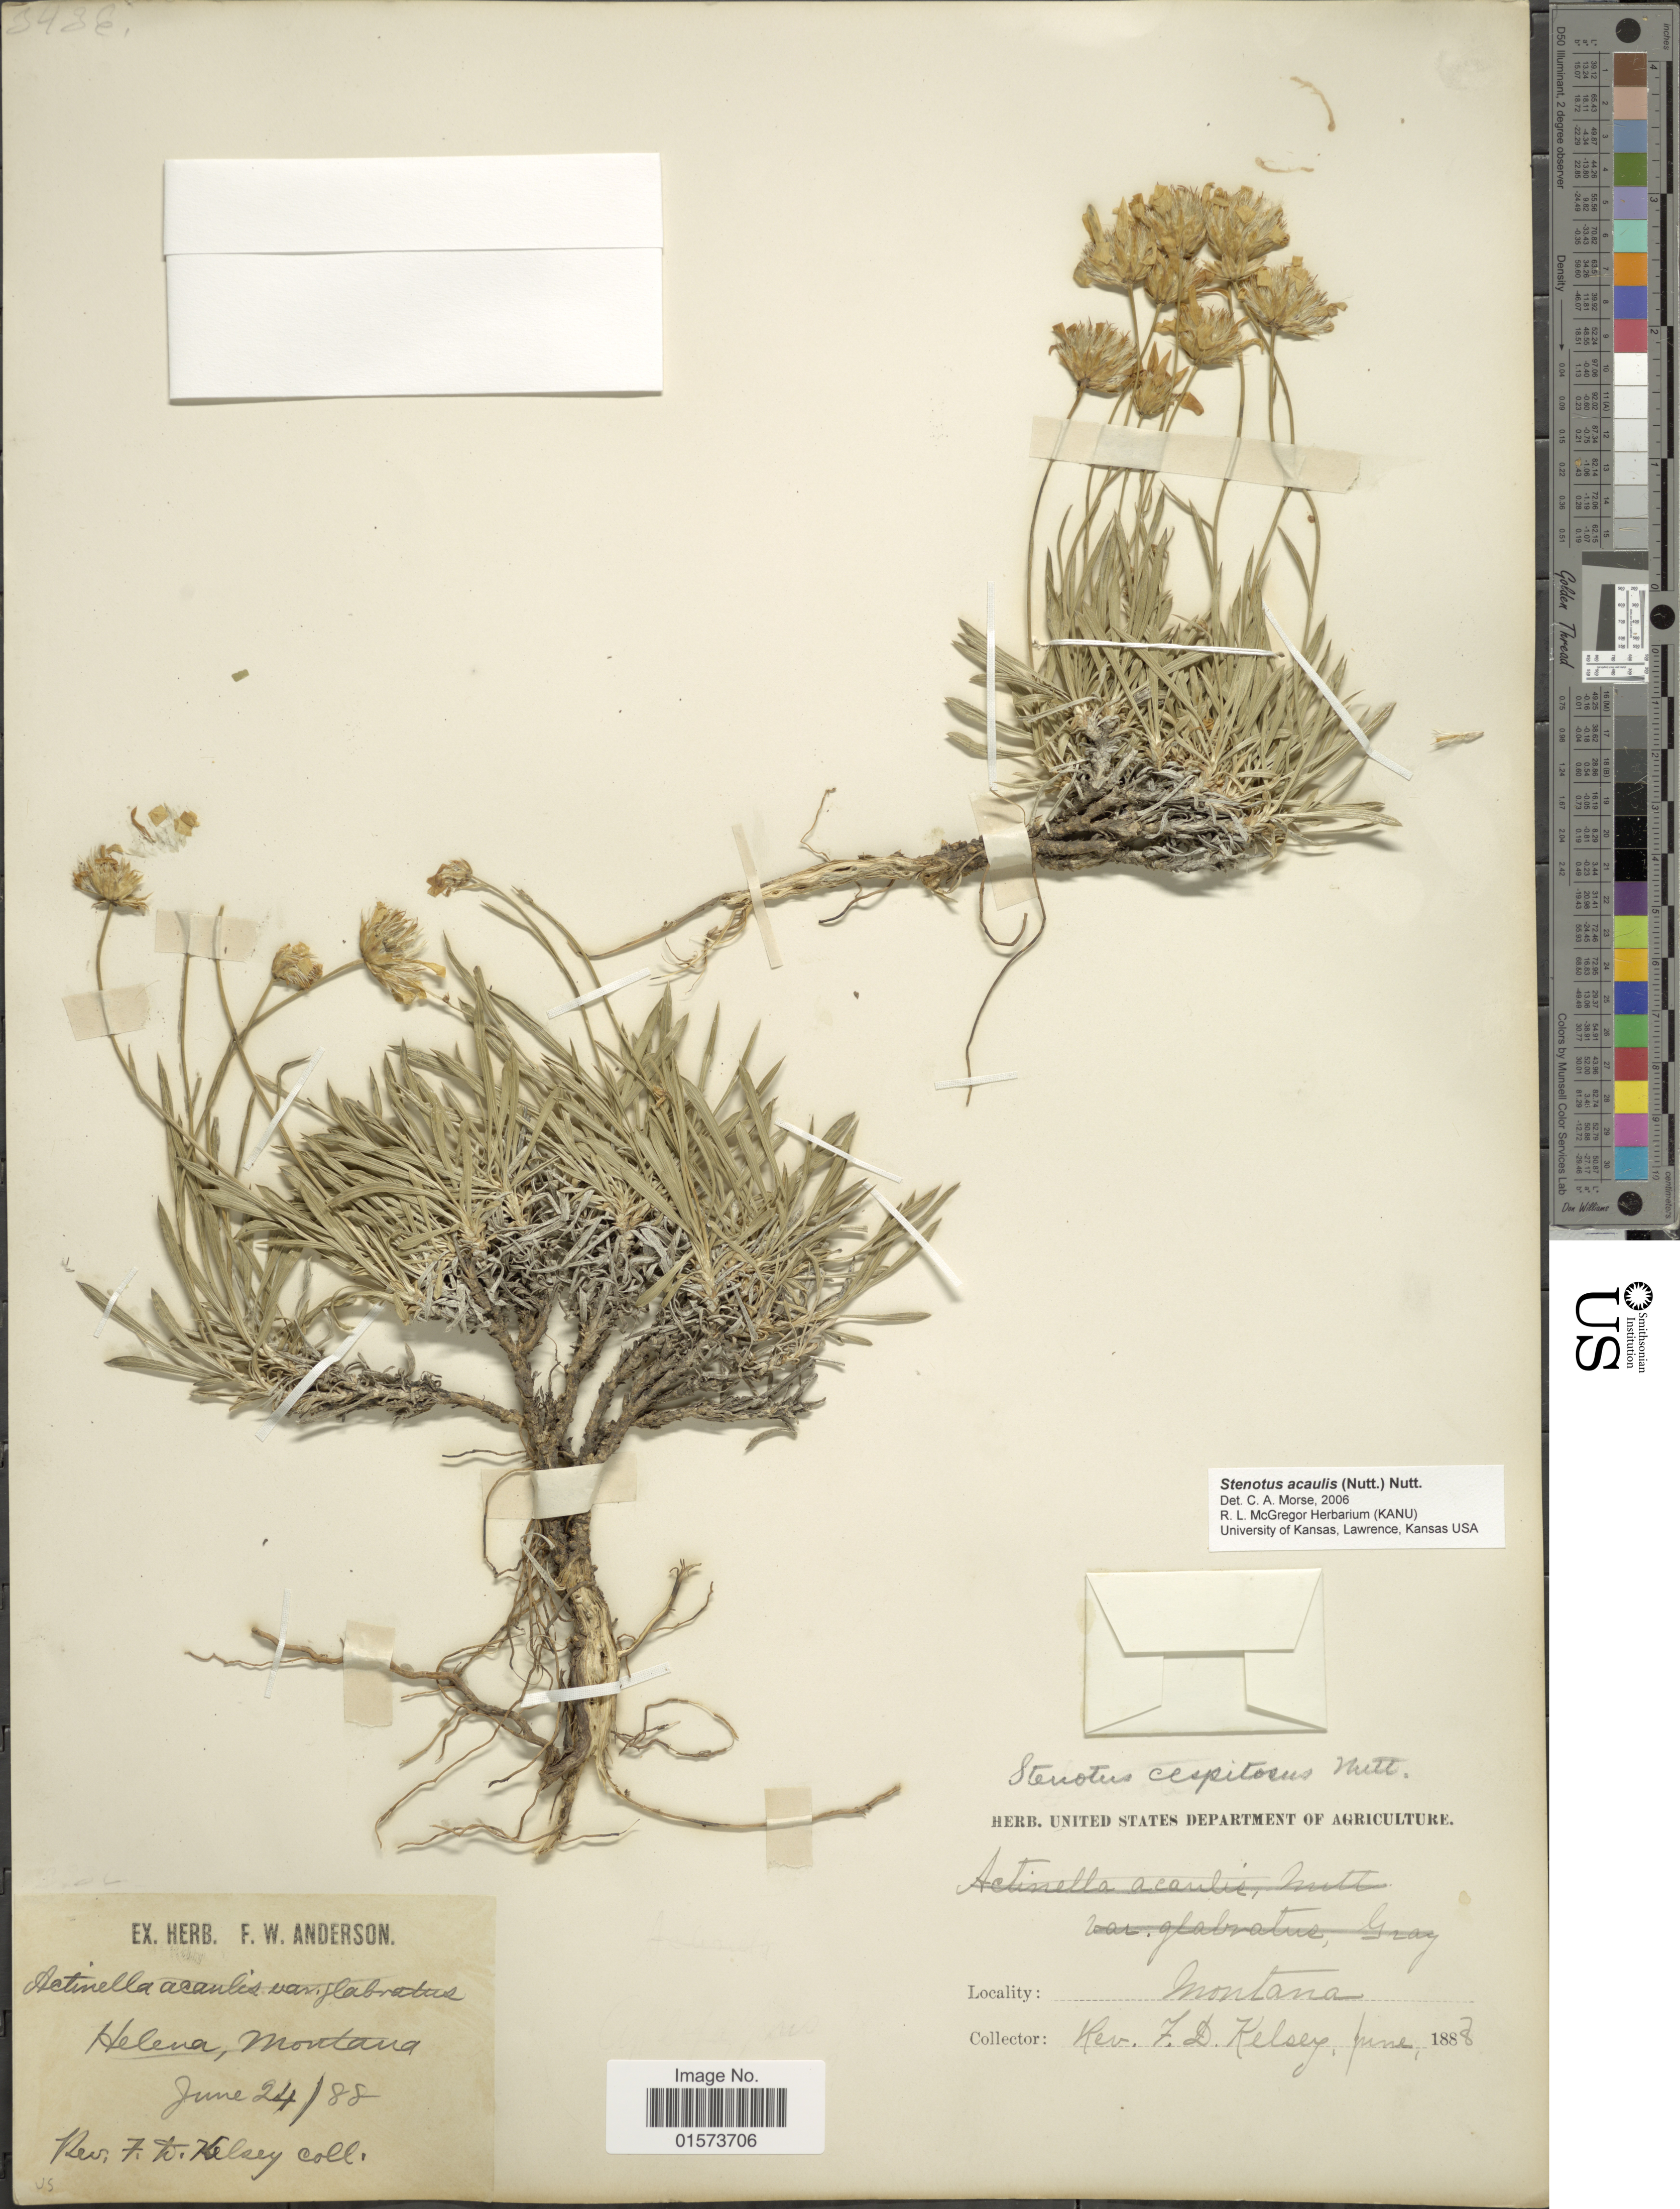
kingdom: Plantae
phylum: Tracheophyta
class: Magnoliopsida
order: Asterales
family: Asteraceae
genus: Stenotus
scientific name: Stenotus acaulis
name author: (Nutt.) Nutt.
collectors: F. Kelsey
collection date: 1888-06-24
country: United States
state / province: Montana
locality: Helena